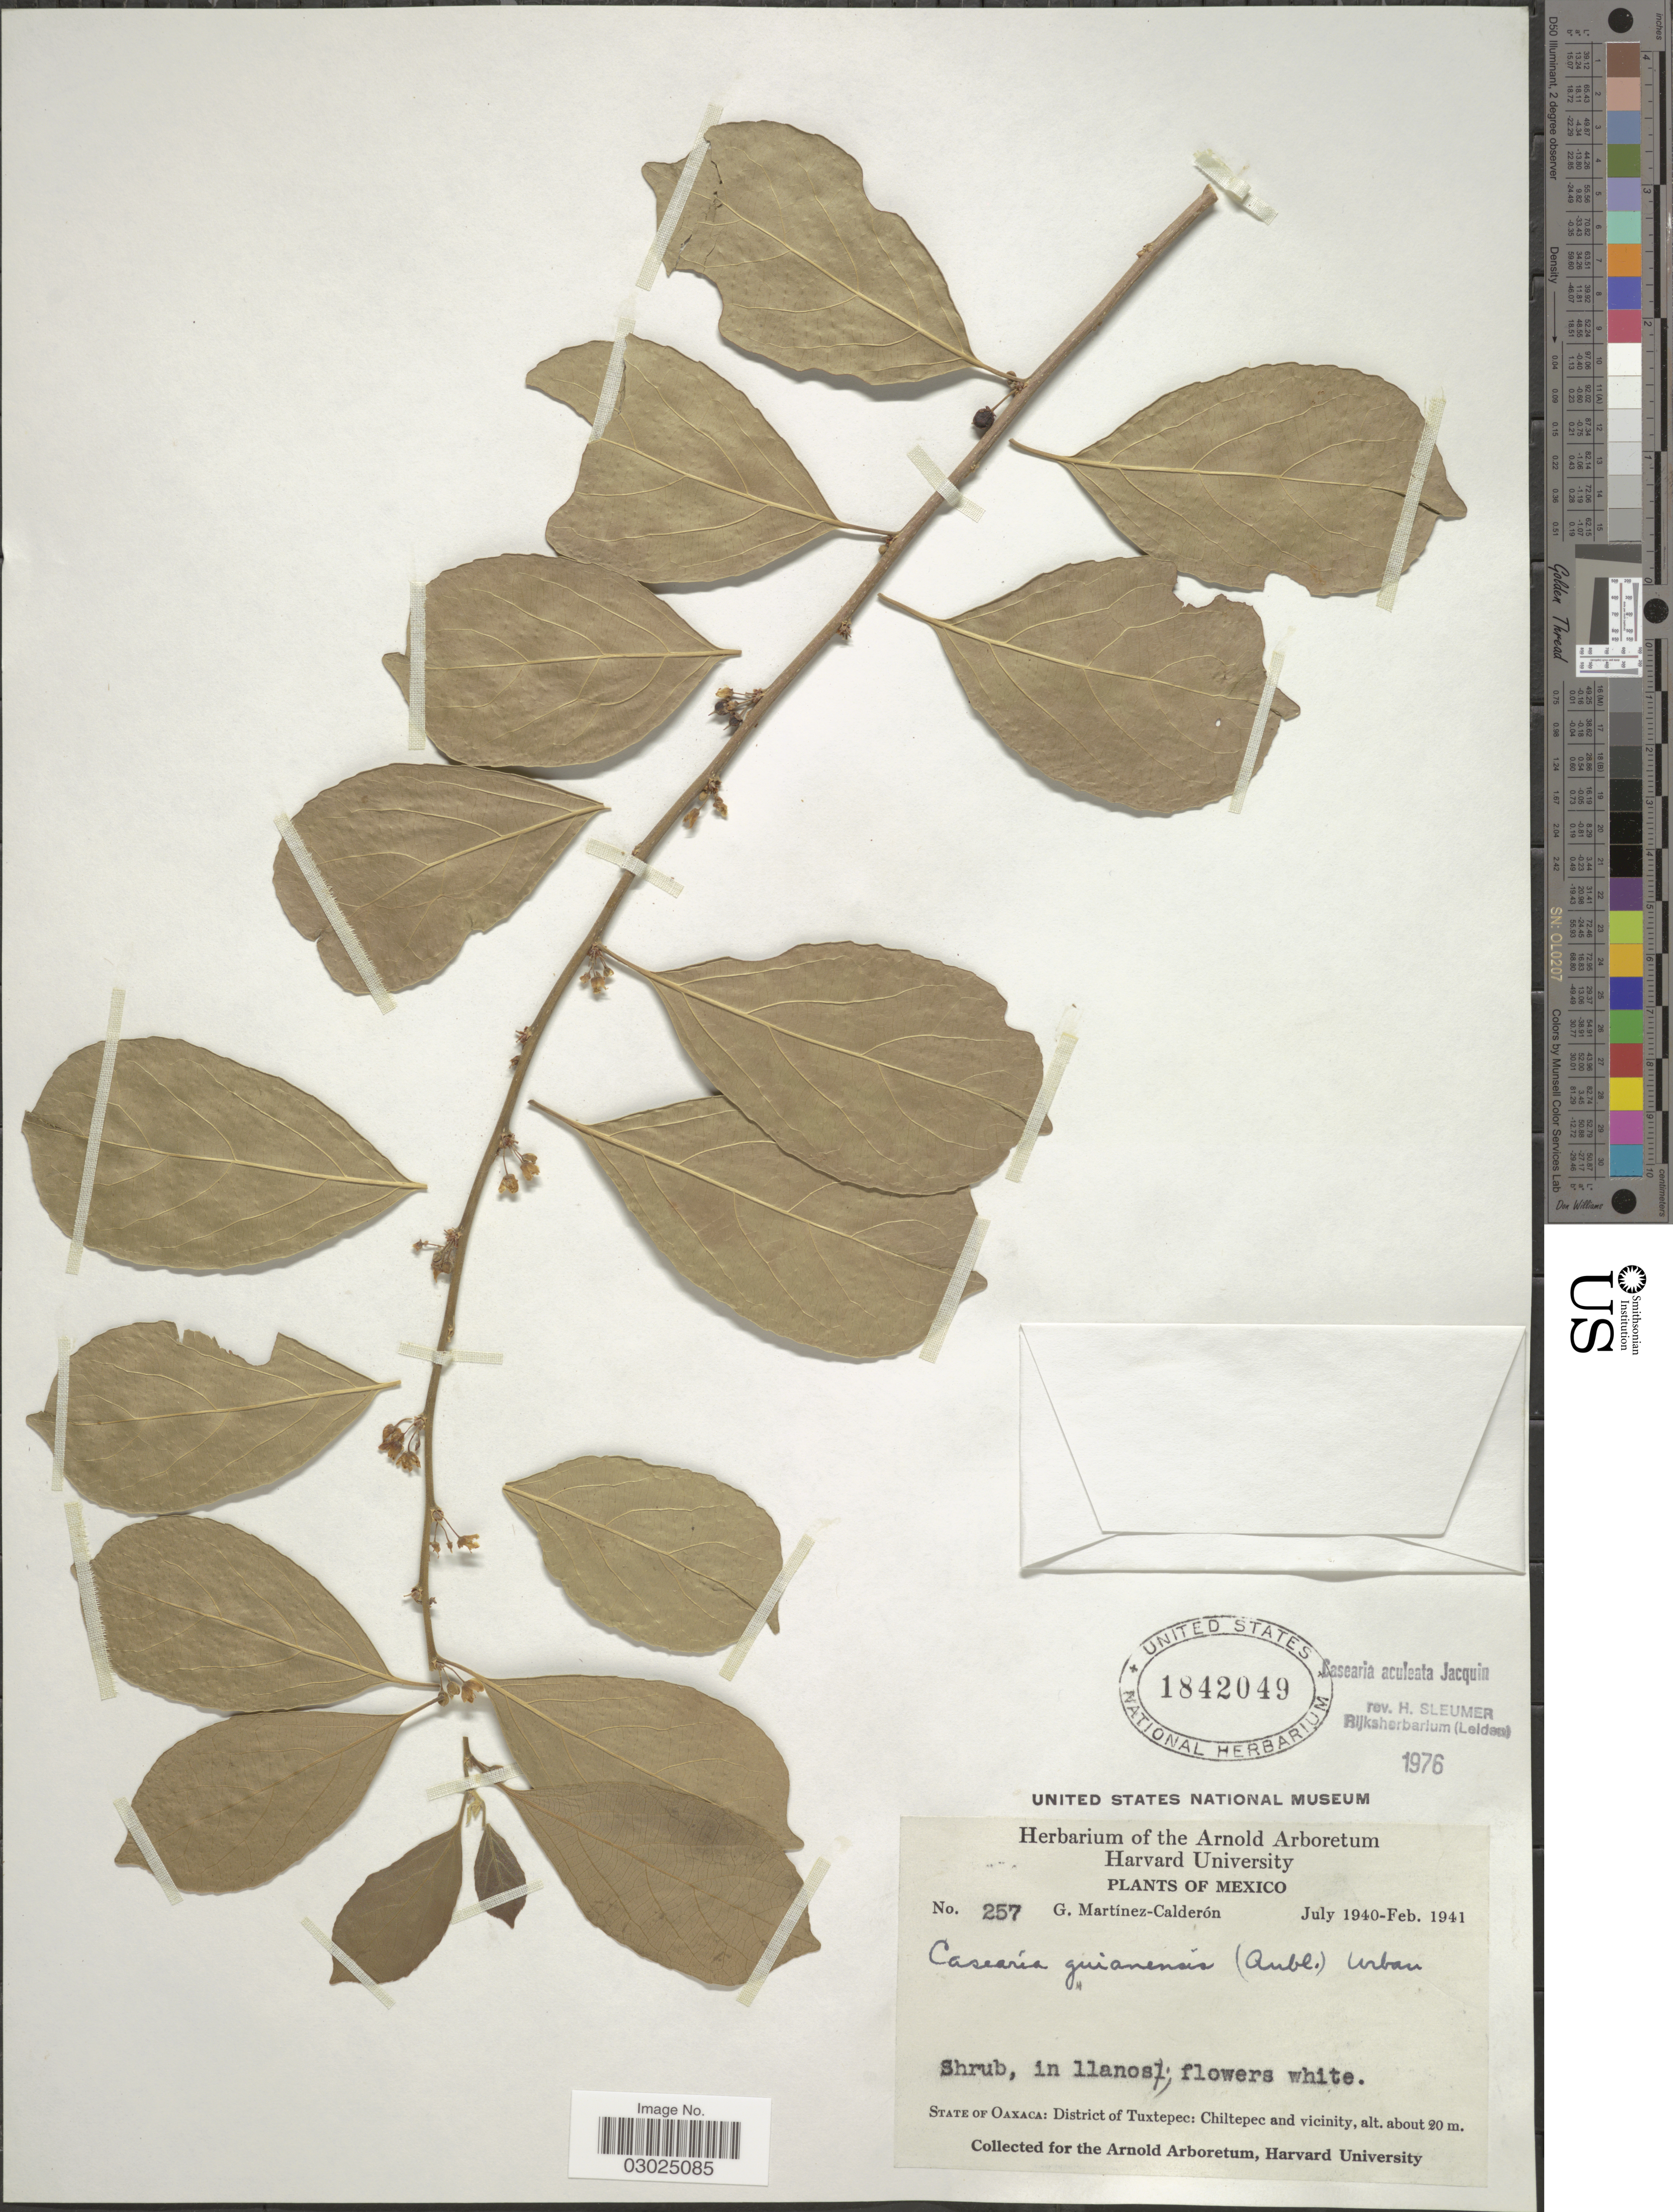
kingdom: Plantae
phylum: Tracheophyta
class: Magnoliopsida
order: Malpighiales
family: Salicaceae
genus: Casearia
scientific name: Casearia aculeata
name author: Jacq.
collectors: G. Martínez Calderón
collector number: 257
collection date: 1940-07/1941-02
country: Mexico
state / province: Oaxaca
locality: District of Tuxtepec: Chilltepec and vicinity.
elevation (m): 20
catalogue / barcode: US 1842049